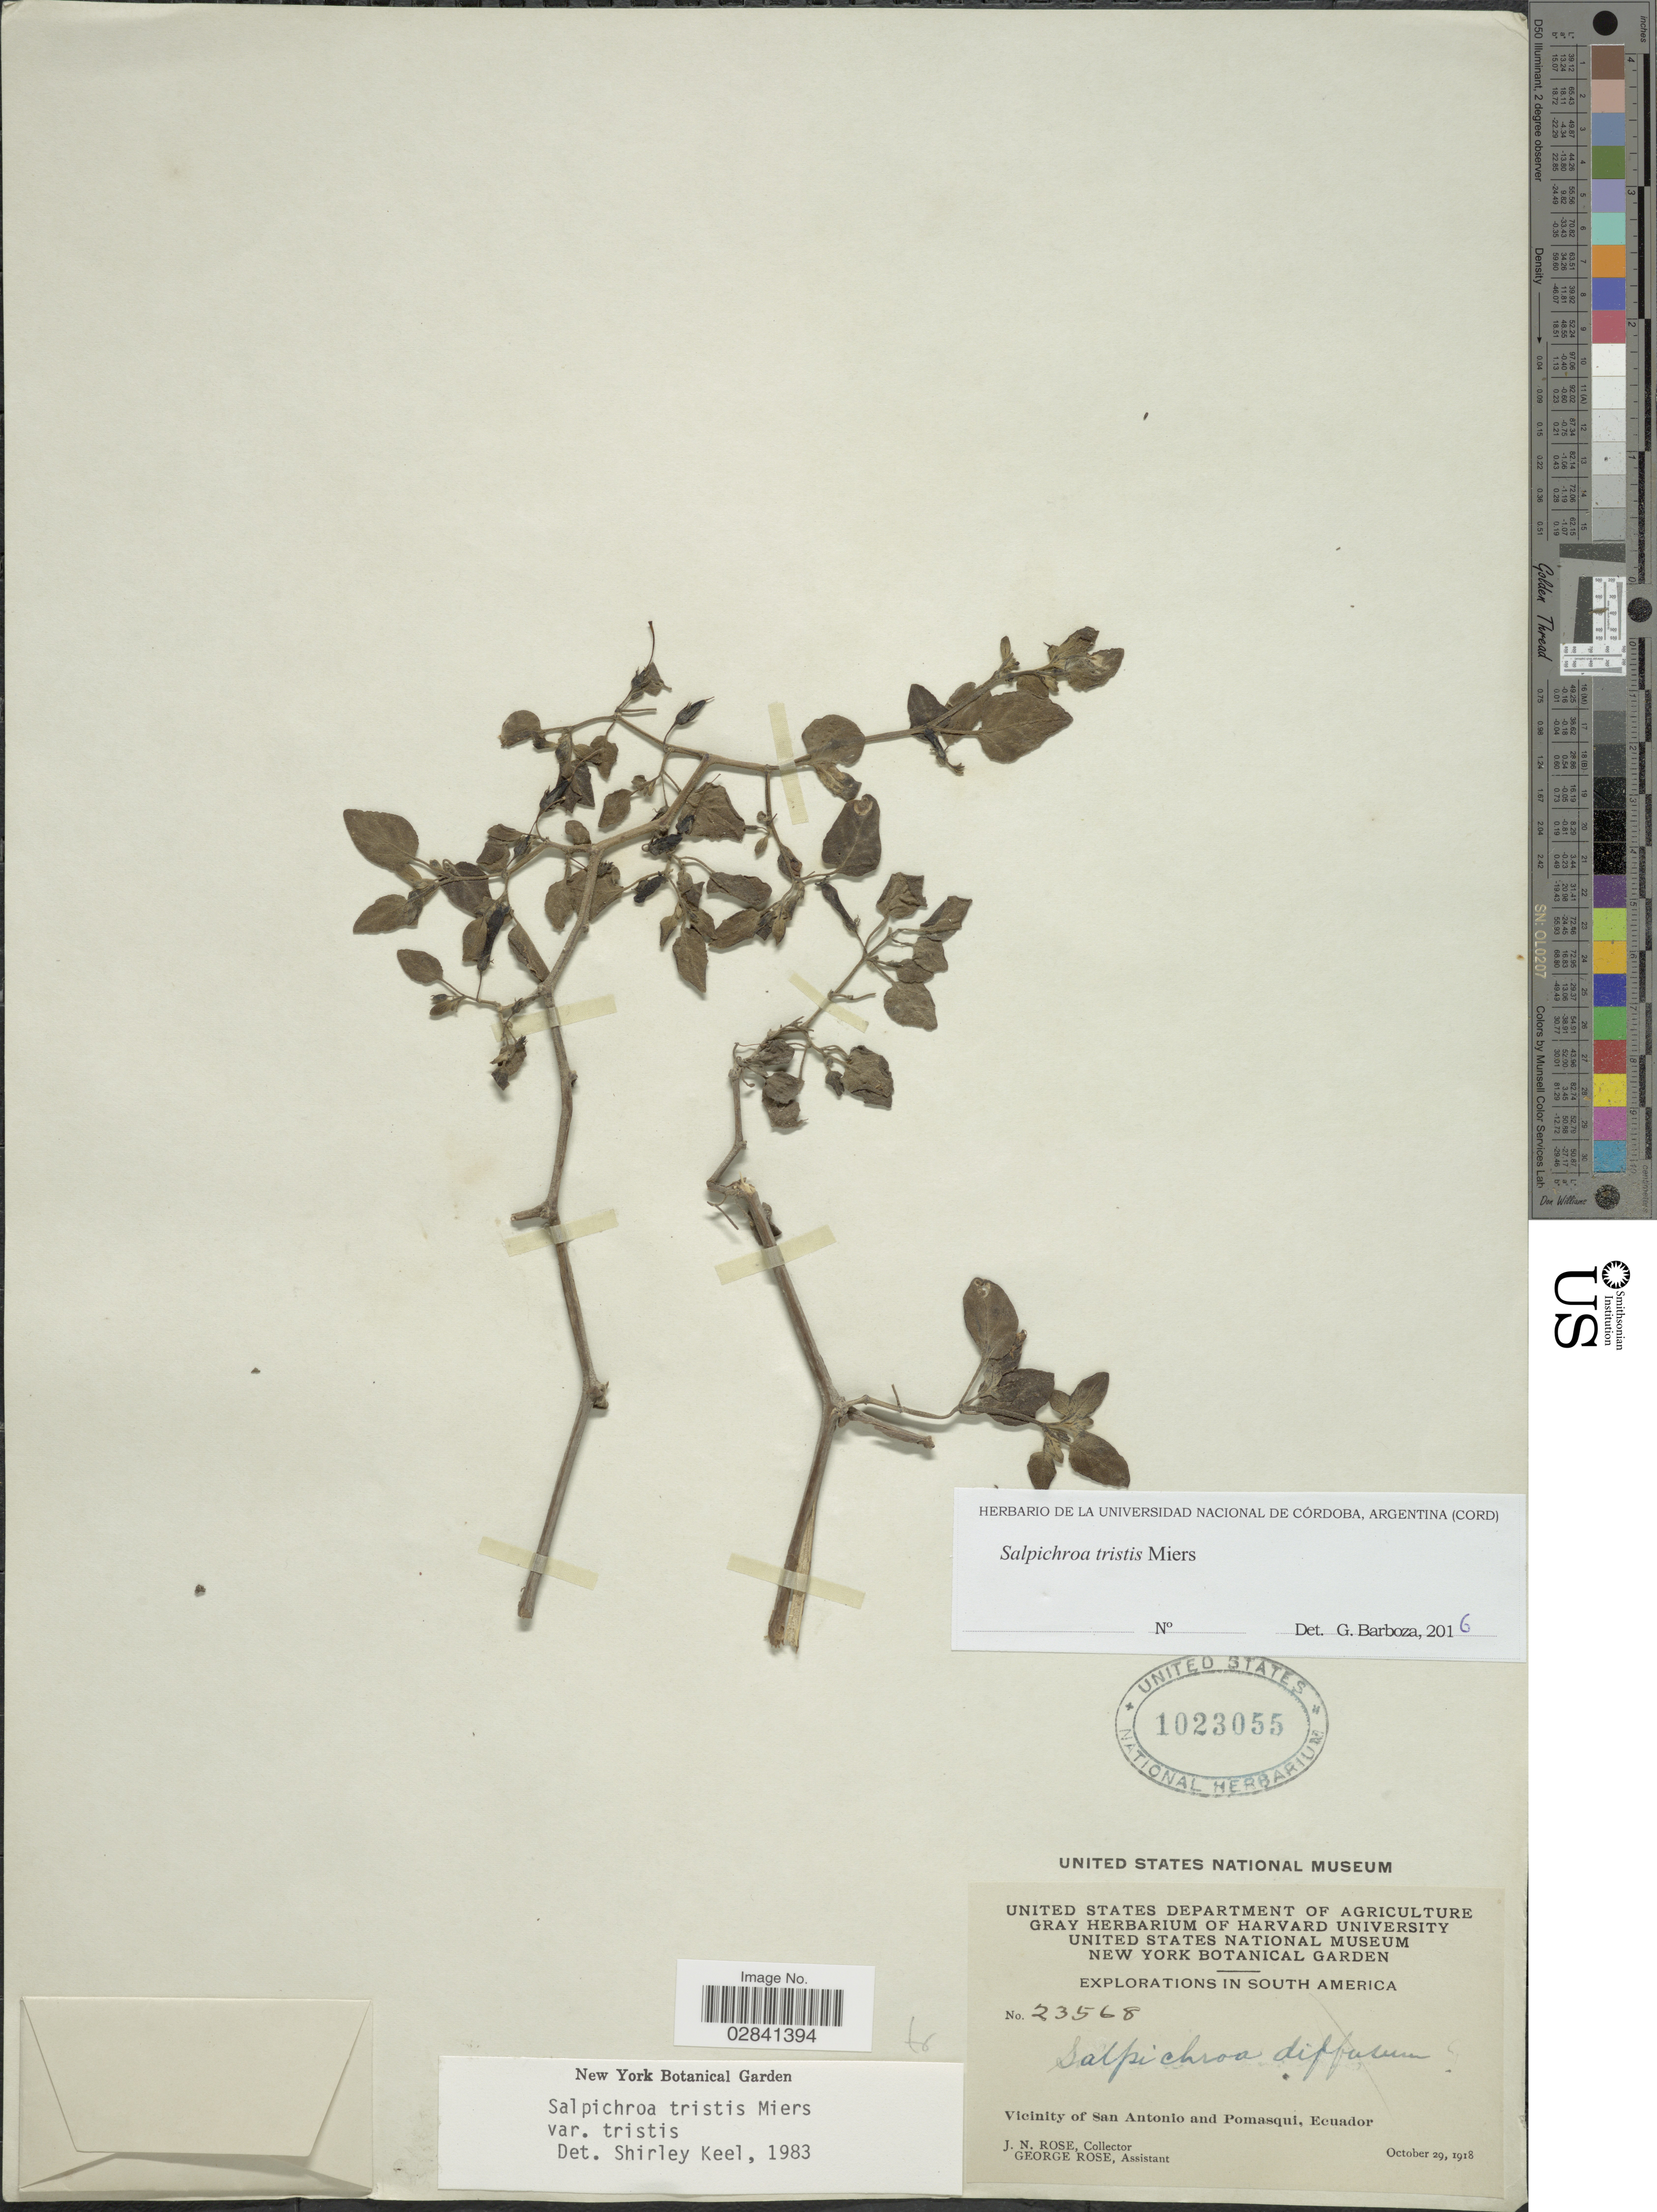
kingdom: Plantae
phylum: Tracheophyta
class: Magnoliopsida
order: Solanales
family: Solanaceae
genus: Salpichroa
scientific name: Salpichroa tristis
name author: Walp.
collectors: J. N. Rose & G. Rose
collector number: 23568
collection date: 1918-10-29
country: Ecuador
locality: Vicinity of San Antonio and Pomasqui.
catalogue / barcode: US 1023055